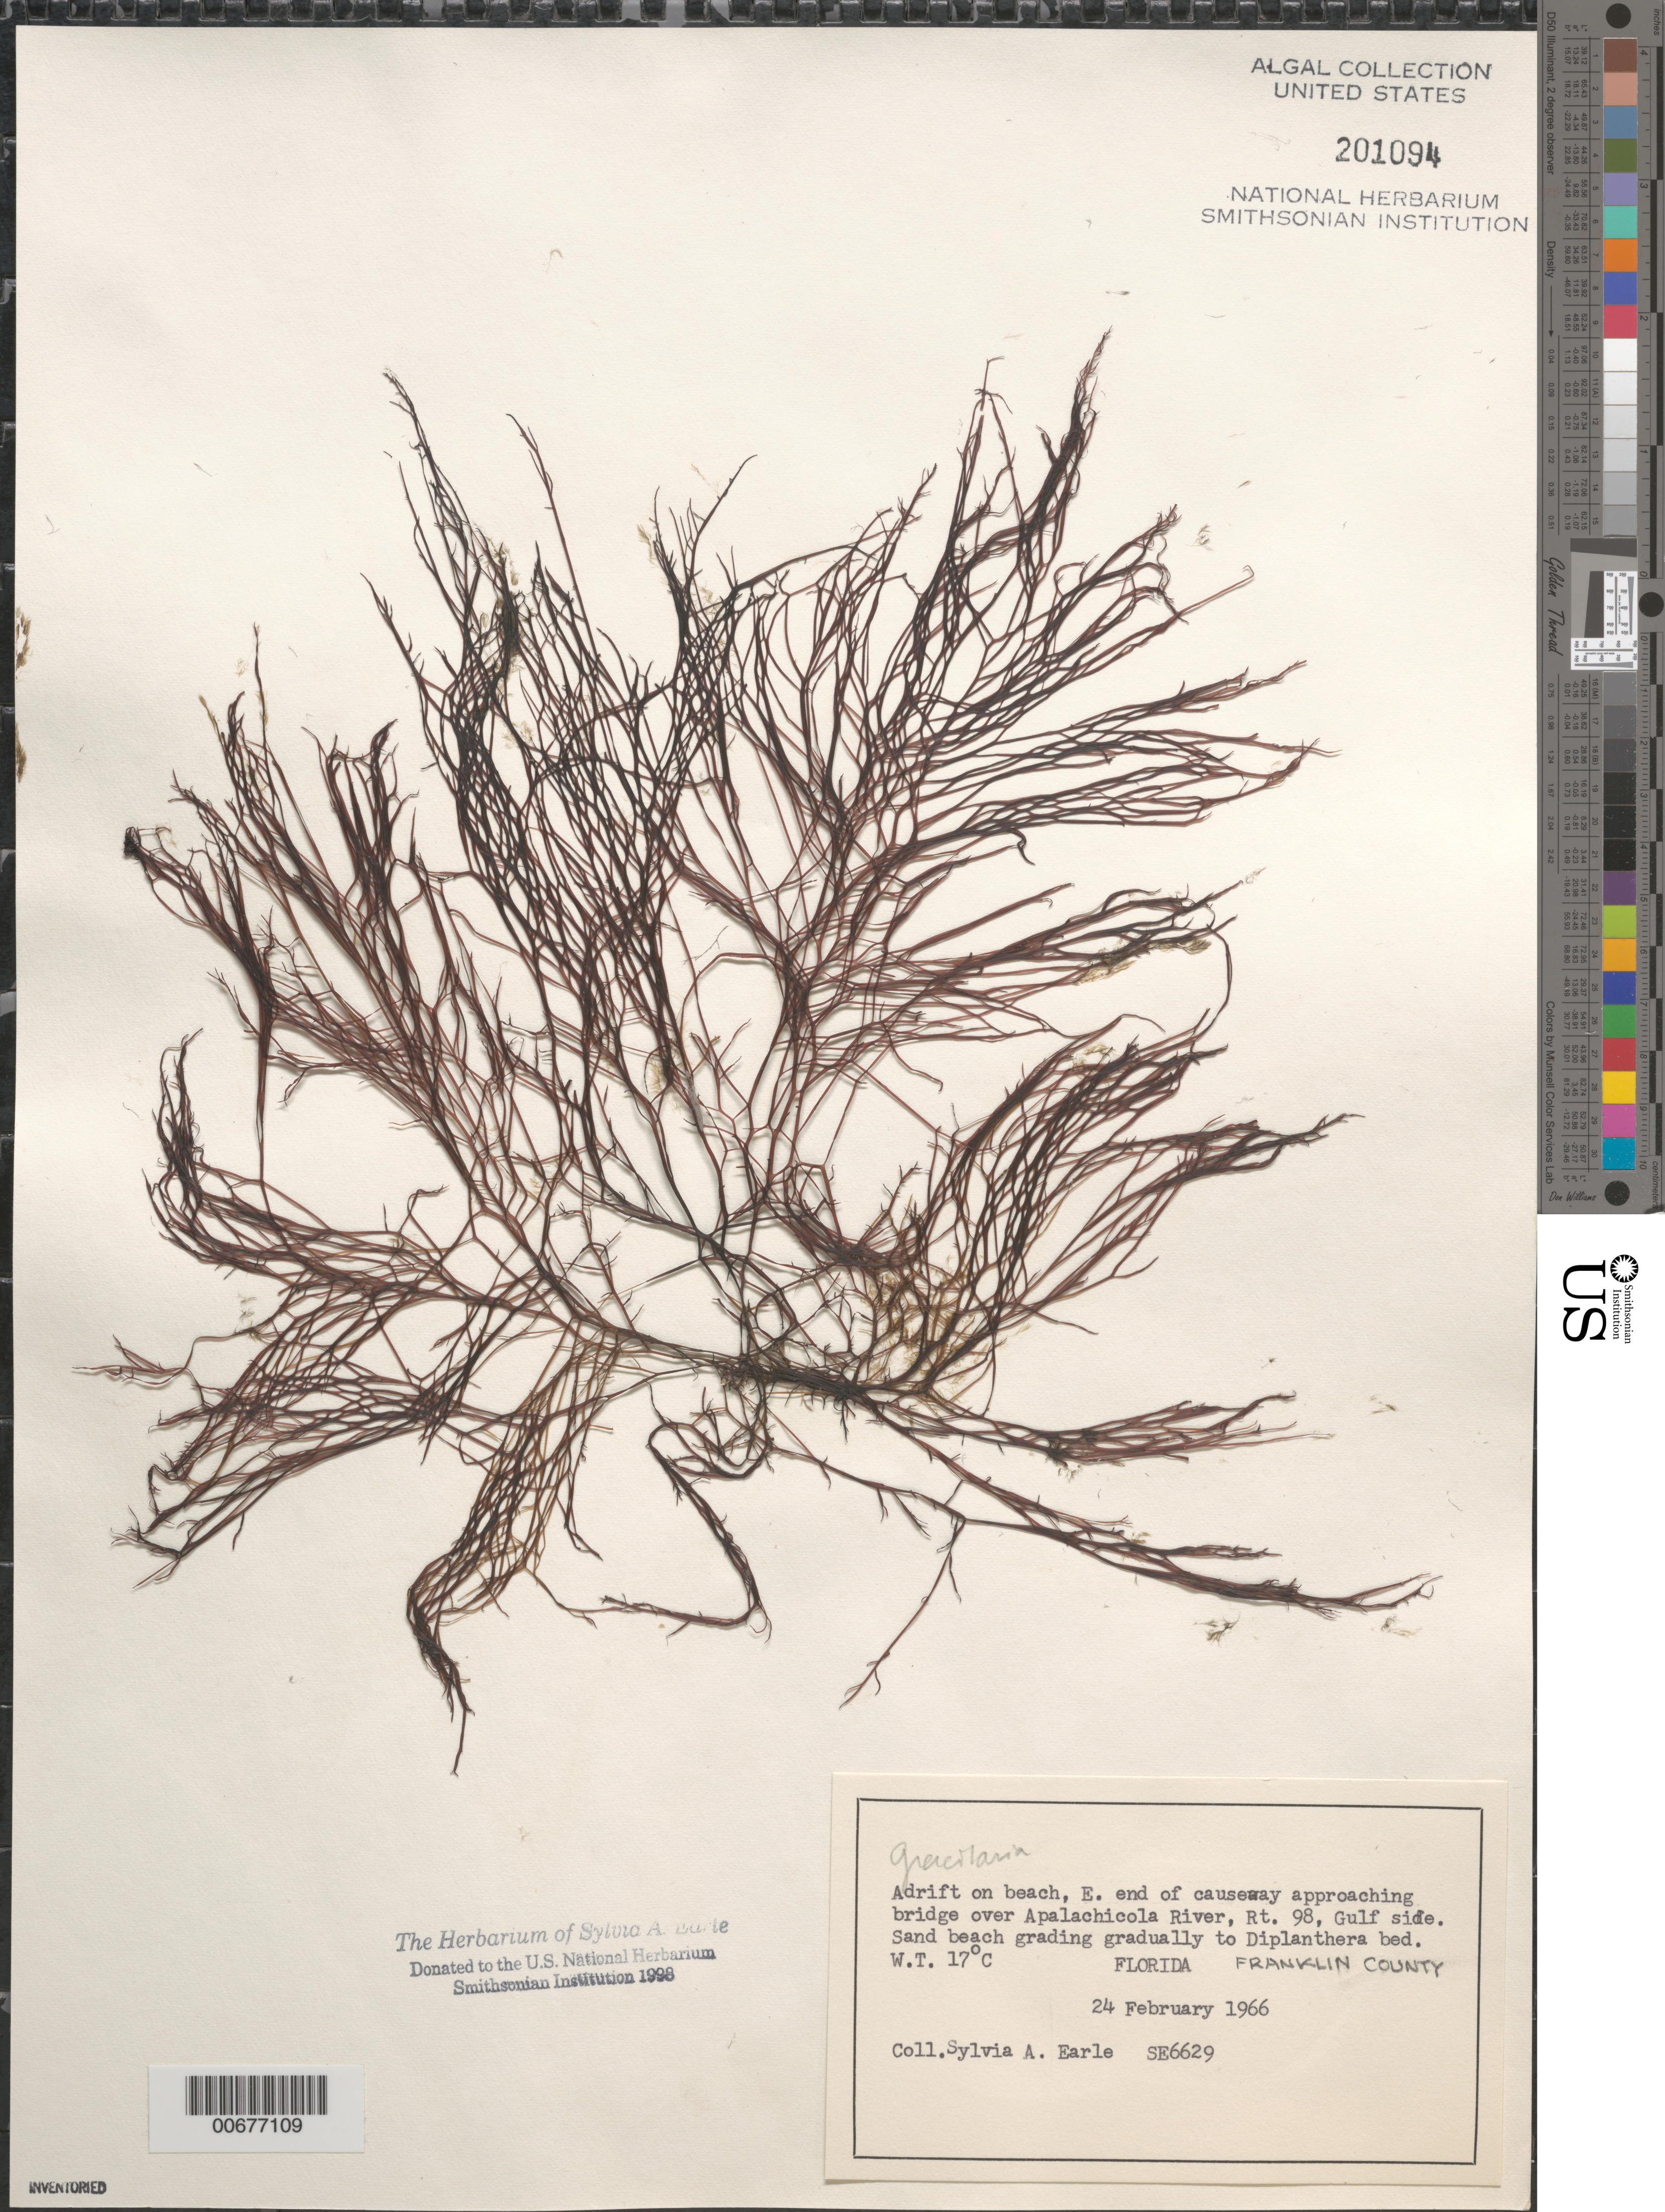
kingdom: Plantae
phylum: Rhodophyta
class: Florideophyceae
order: Gracilariales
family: Gracilariaceae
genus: Gracilaria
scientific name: Gracilaria sp.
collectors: S. A. Earle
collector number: SE 6629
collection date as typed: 24 Feb 1966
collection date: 1966-02-24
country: United States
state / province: Florida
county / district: Franklin County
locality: Route 98, Gulf of Mexico side, east end of causeway toward bridge over Apalachicola River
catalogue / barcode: US 201094